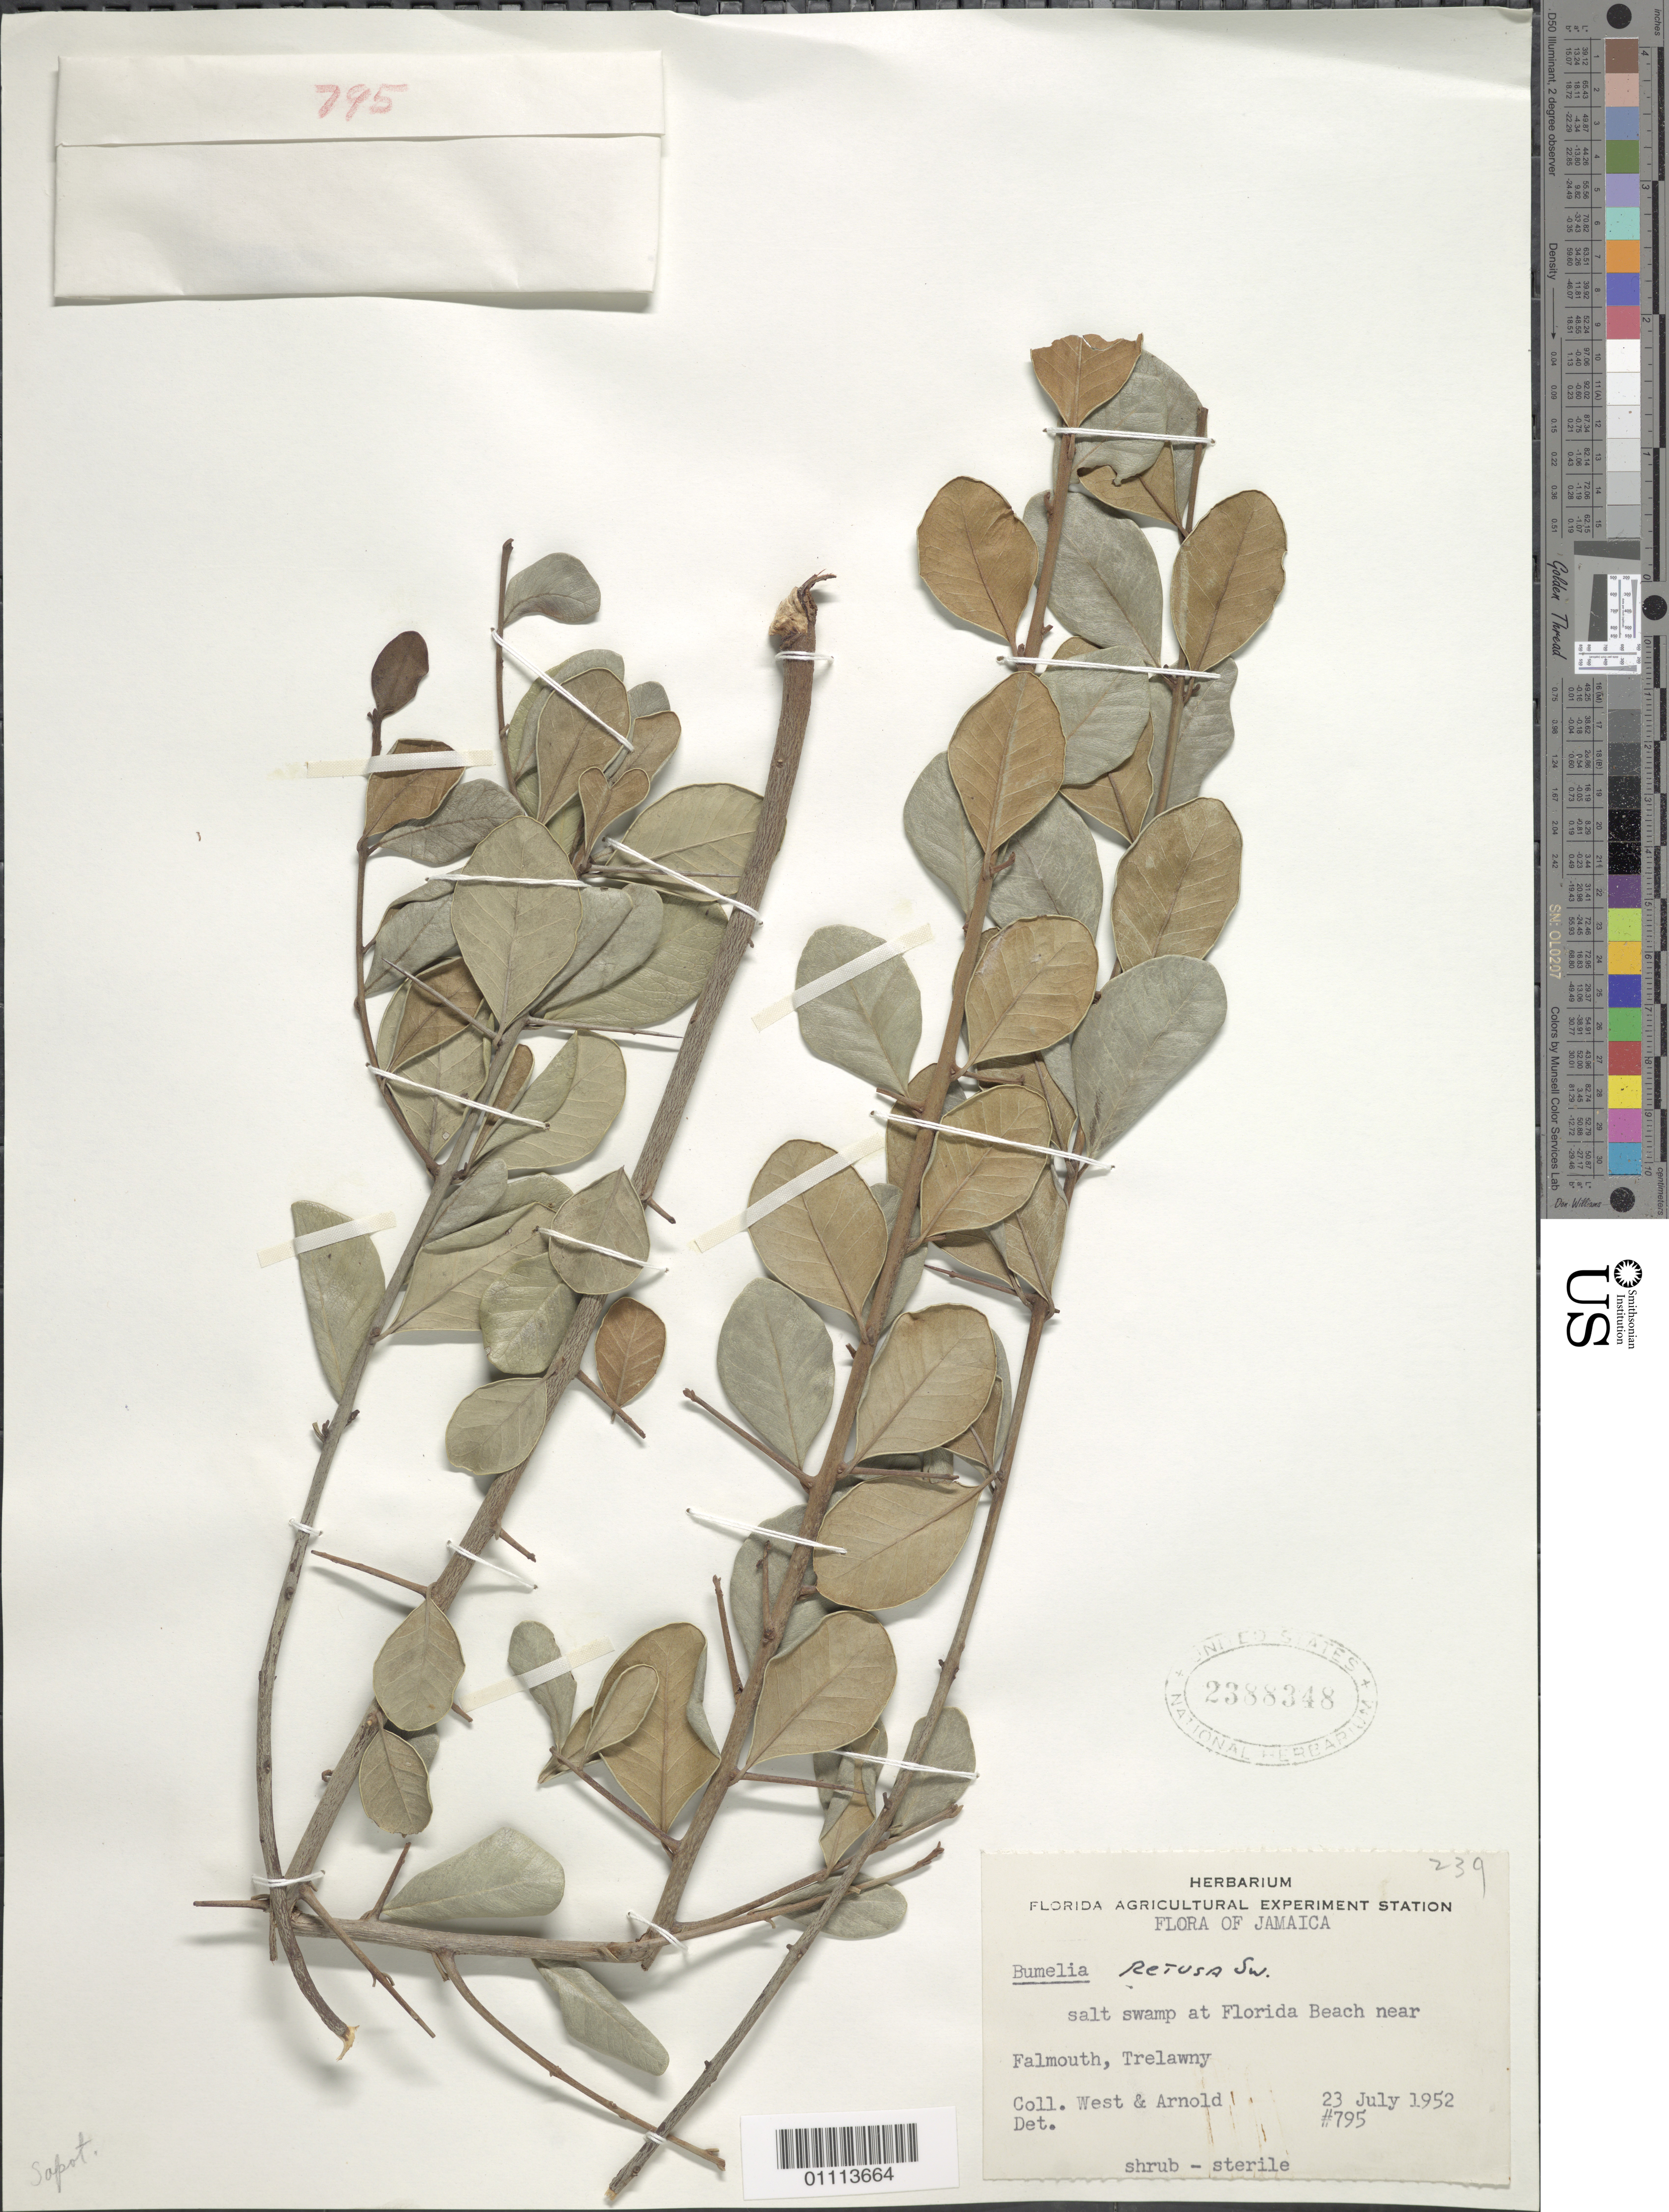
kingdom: Plantae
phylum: Tracheophyta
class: Magnoliopsida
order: Ericales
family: Sapotaceae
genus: Sideroxylon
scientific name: Sideroxylon americanum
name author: (Mill.) T.D. Penn.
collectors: -. West & -. Arnold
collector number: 795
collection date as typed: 23 Jul 1952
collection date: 1952-07-23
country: Jamaica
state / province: Trelawny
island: Jamaica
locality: Falmouth, Florida Beach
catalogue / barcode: US 2388348